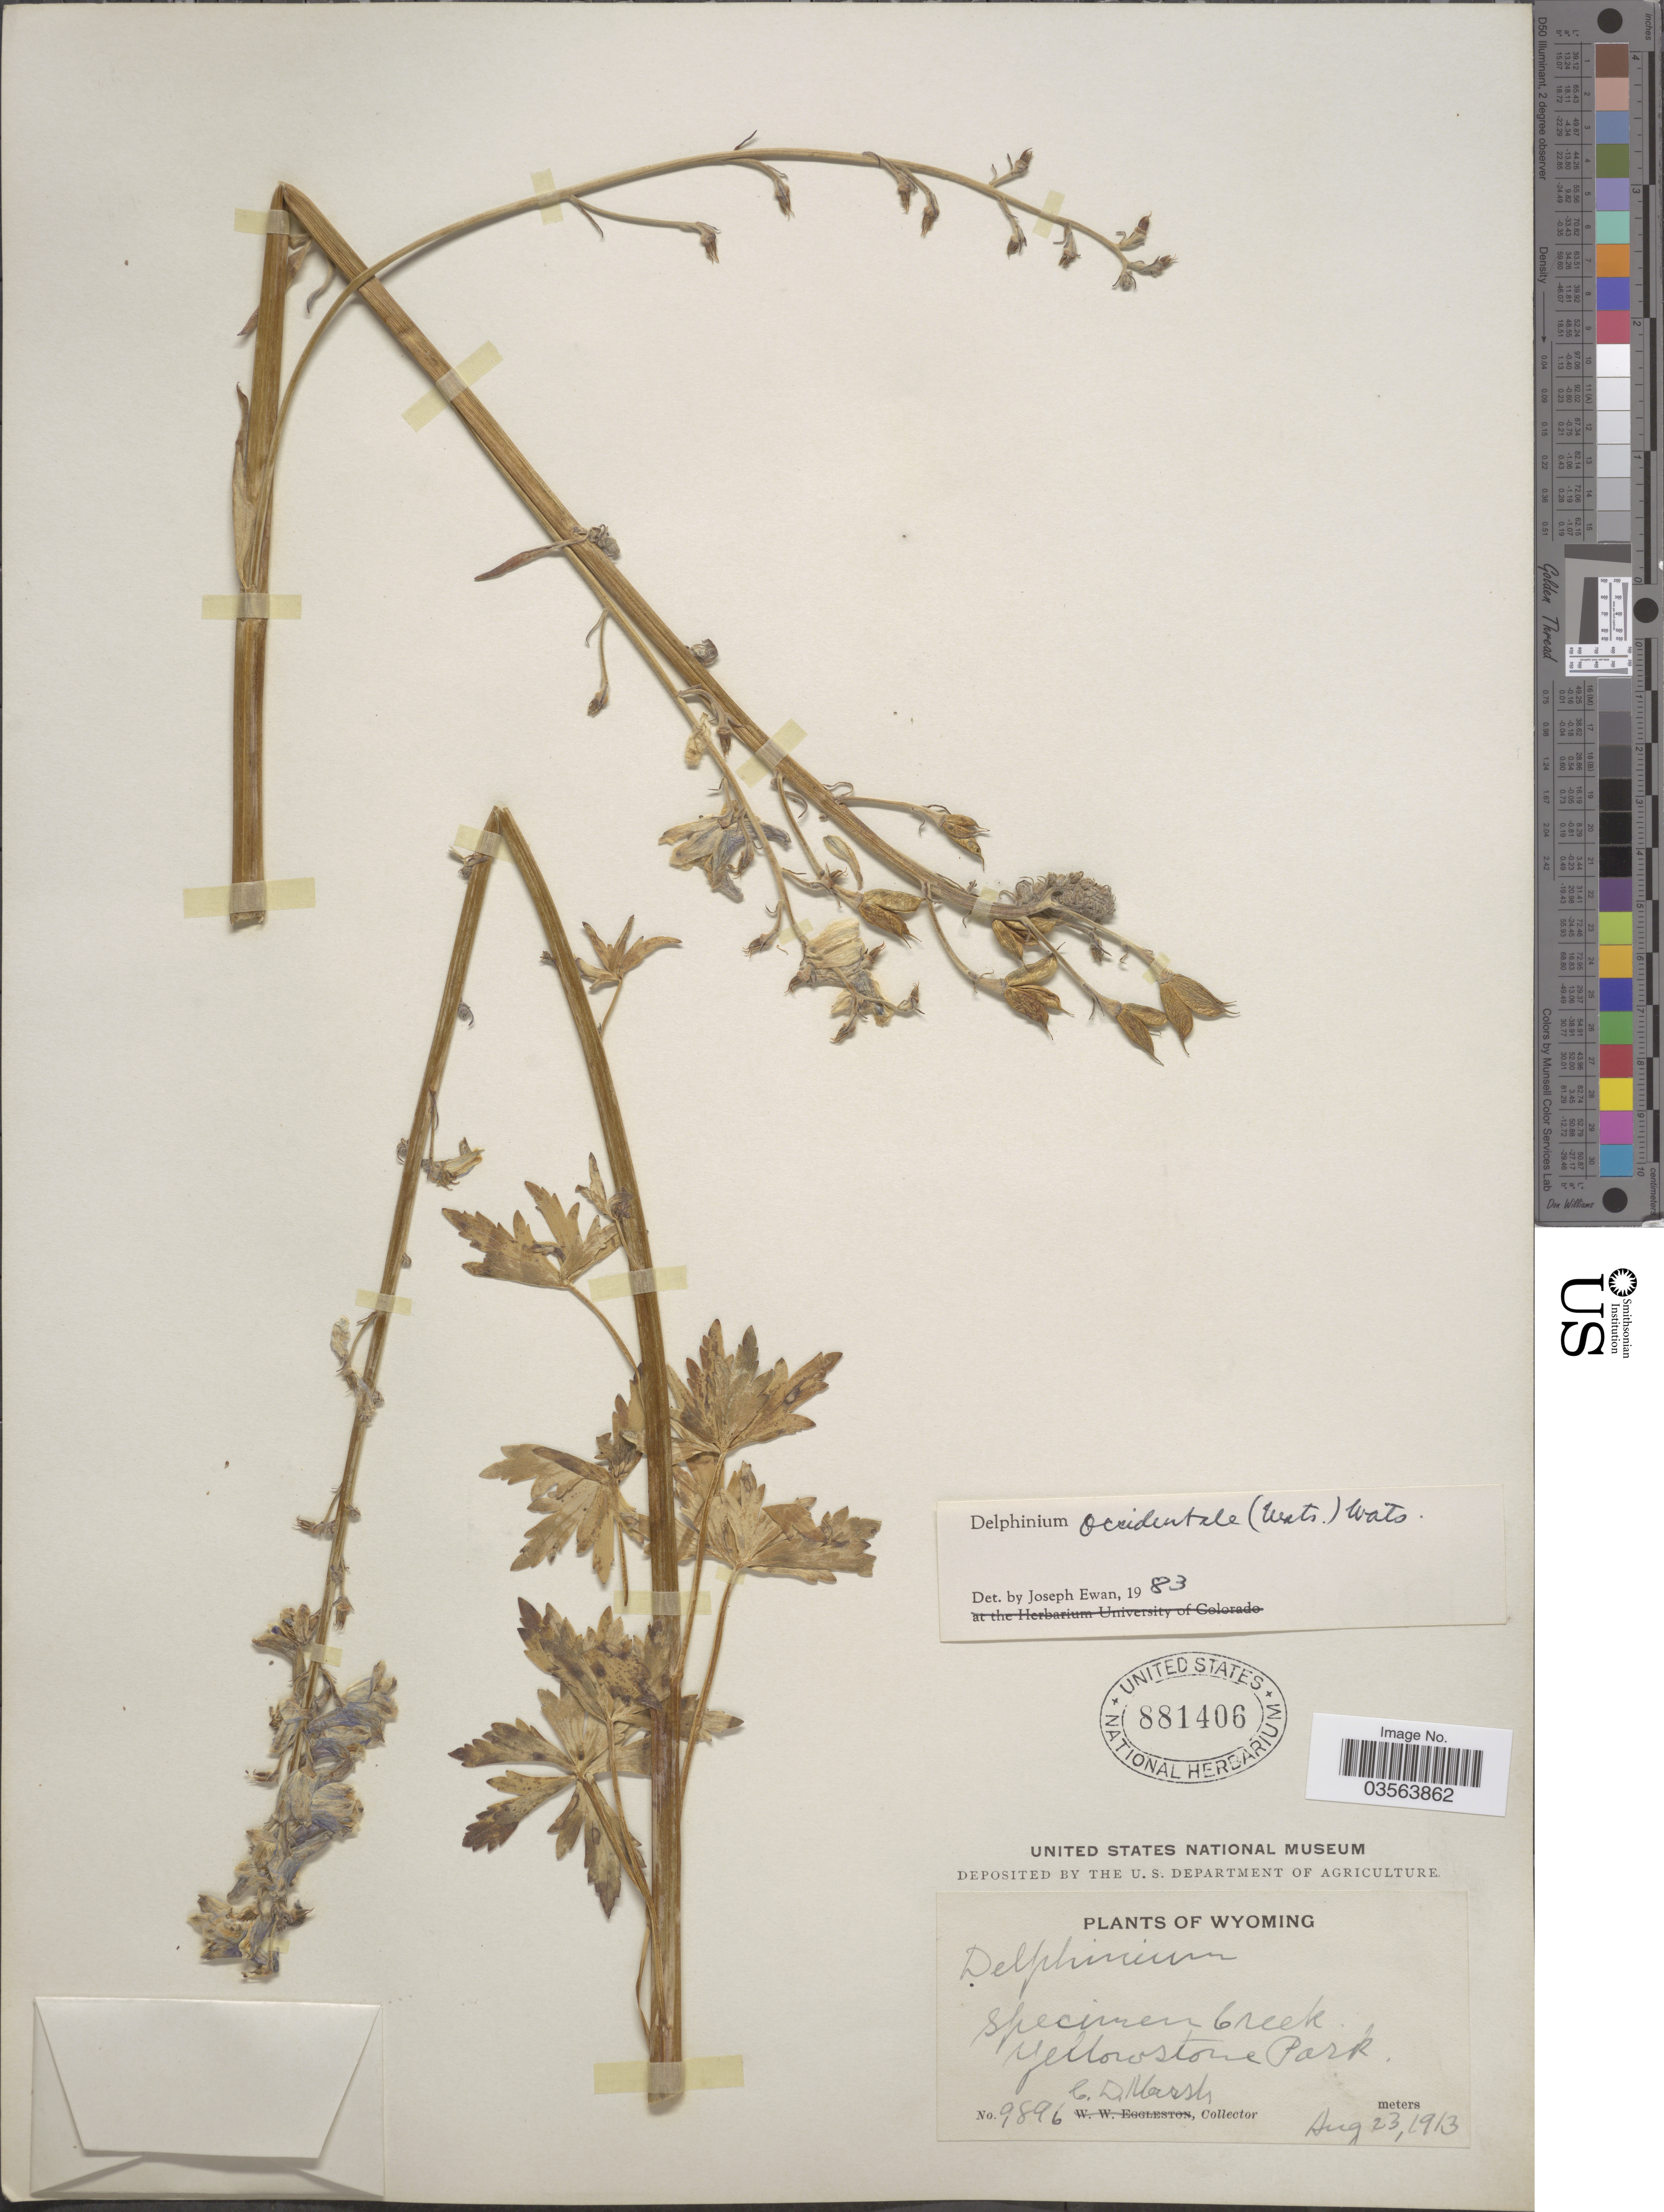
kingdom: Plantae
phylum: Tracheophyta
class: Magnoliopsida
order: Ranunculales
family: Ranunculaceae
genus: Delphinium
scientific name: Delphinium x occidentale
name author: (S. Watson) S. Watson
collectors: C. D. Marsh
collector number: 9896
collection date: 1913-08-23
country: United States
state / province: Wyoming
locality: Specimen Creek. Yellowstone Park.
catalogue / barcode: US 881406